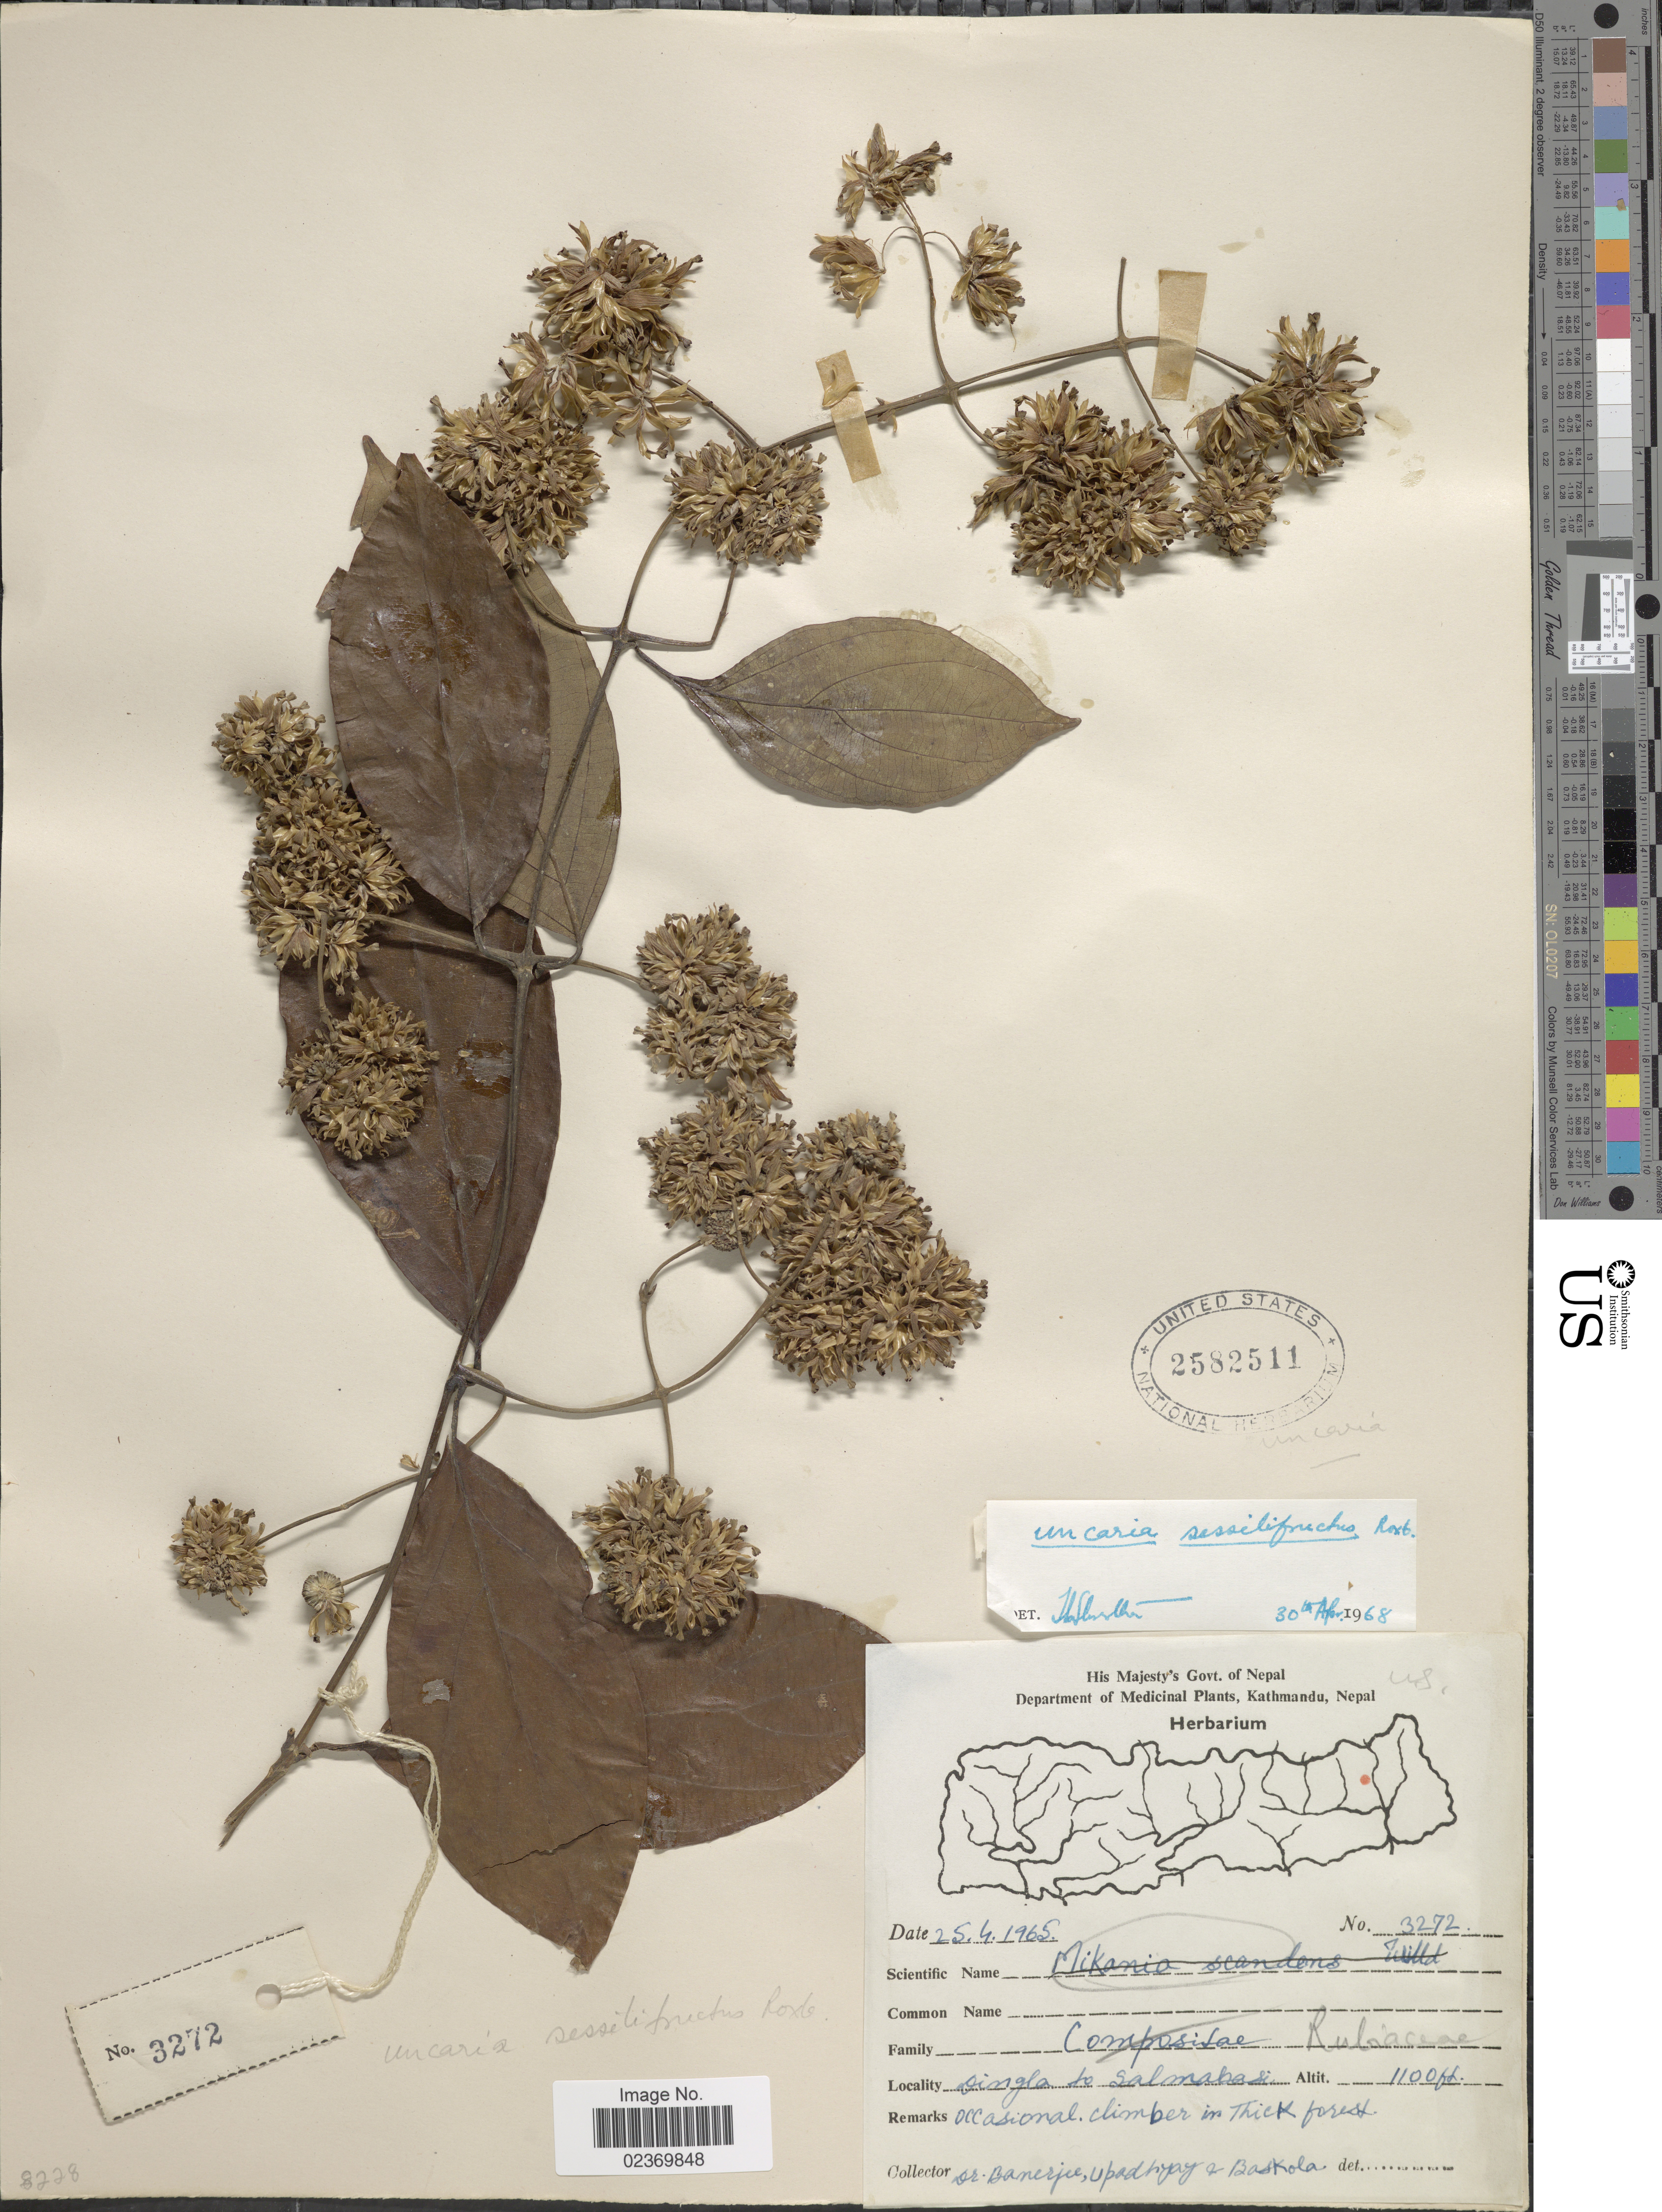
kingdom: Plantae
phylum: Tracheophyta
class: Magnoliopsida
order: Gentianales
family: Rubiaceae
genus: Uncaria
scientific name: Uncaria sessilifructus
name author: Roxb.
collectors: -. Banerjee, Upadhyay, -- & Baskola, --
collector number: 3272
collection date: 1965-04-25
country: Nepal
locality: Dingla to Salonabas [interpreted]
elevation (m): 335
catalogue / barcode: US 2582511